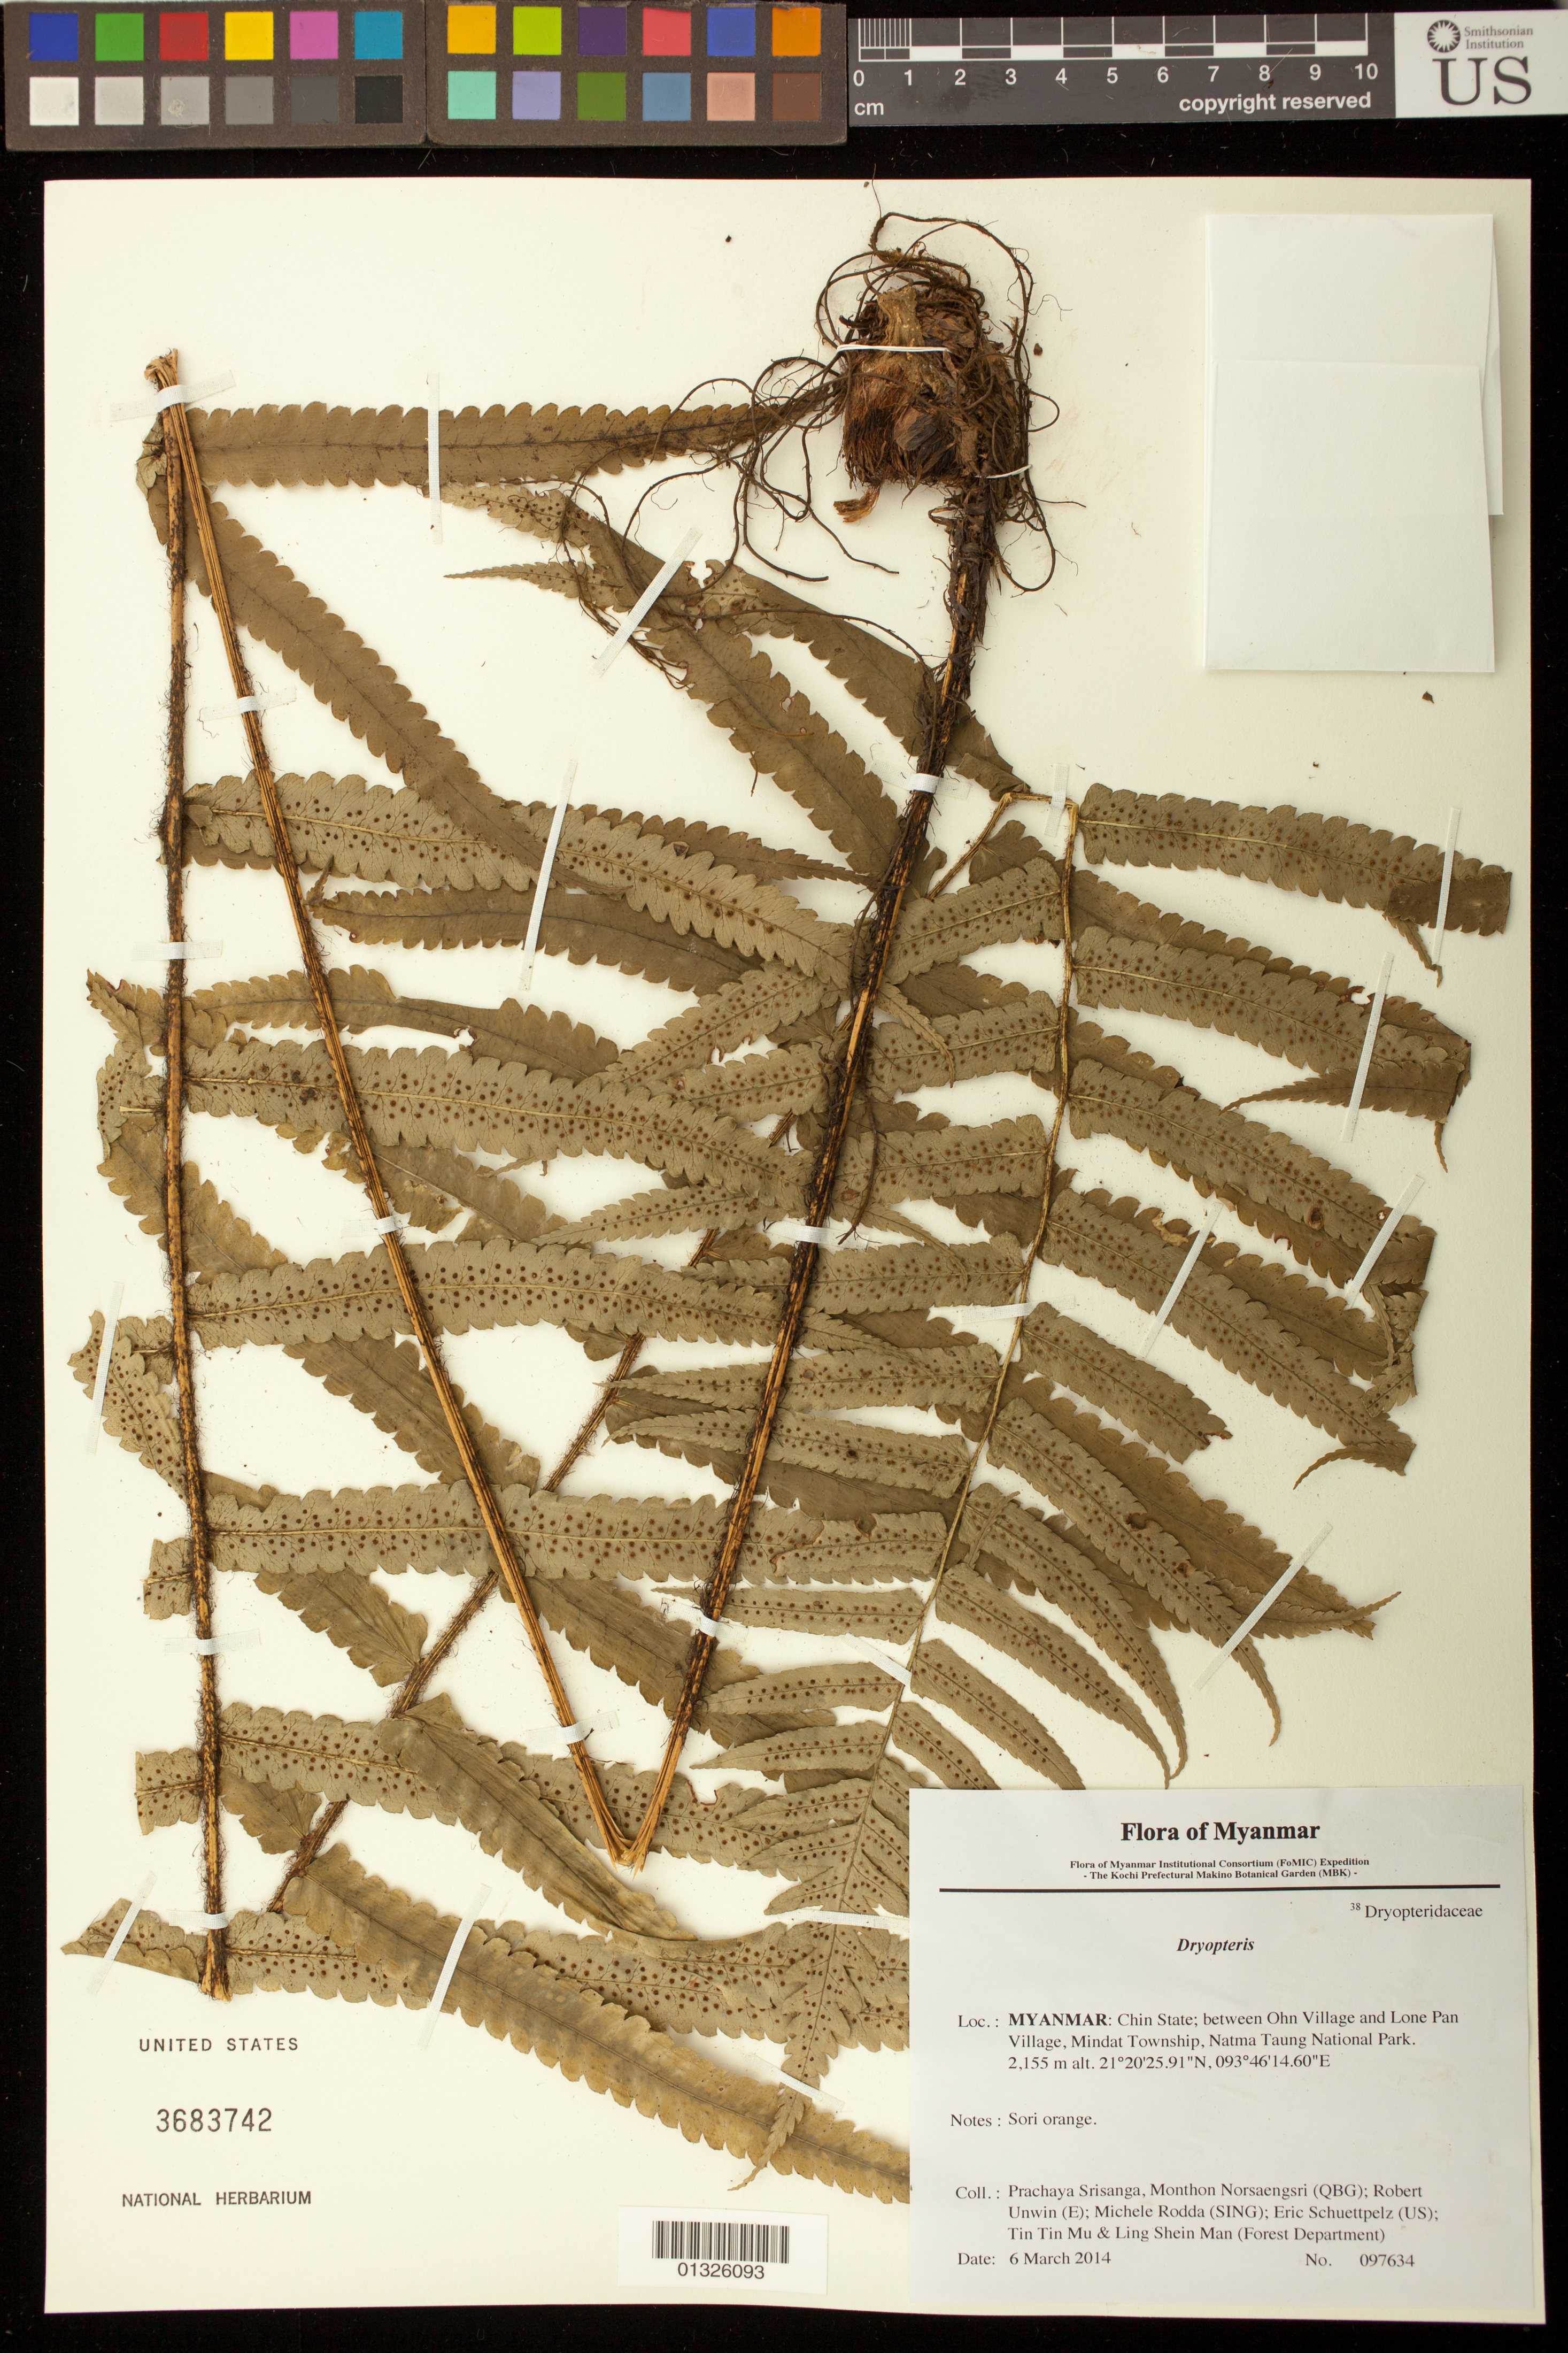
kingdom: Plantae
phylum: Tracheophyta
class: Polypodiopsida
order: Polypodiales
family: Dryopteridaceae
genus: Dryopteris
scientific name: Dryopteris sp.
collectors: P. Srisanga, M. Norsaengsri, R. Unwin, M. Rodda, E. Schuettpelz, Tin Tin Mu & Ling Shein Man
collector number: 97634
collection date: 2014-03-06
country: Myanmar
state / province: Chin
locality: Between Ohn Village and Lone Pan Village, Mindat Township, Natma Taung National Park.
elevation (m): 2155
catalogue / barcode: US 3683742